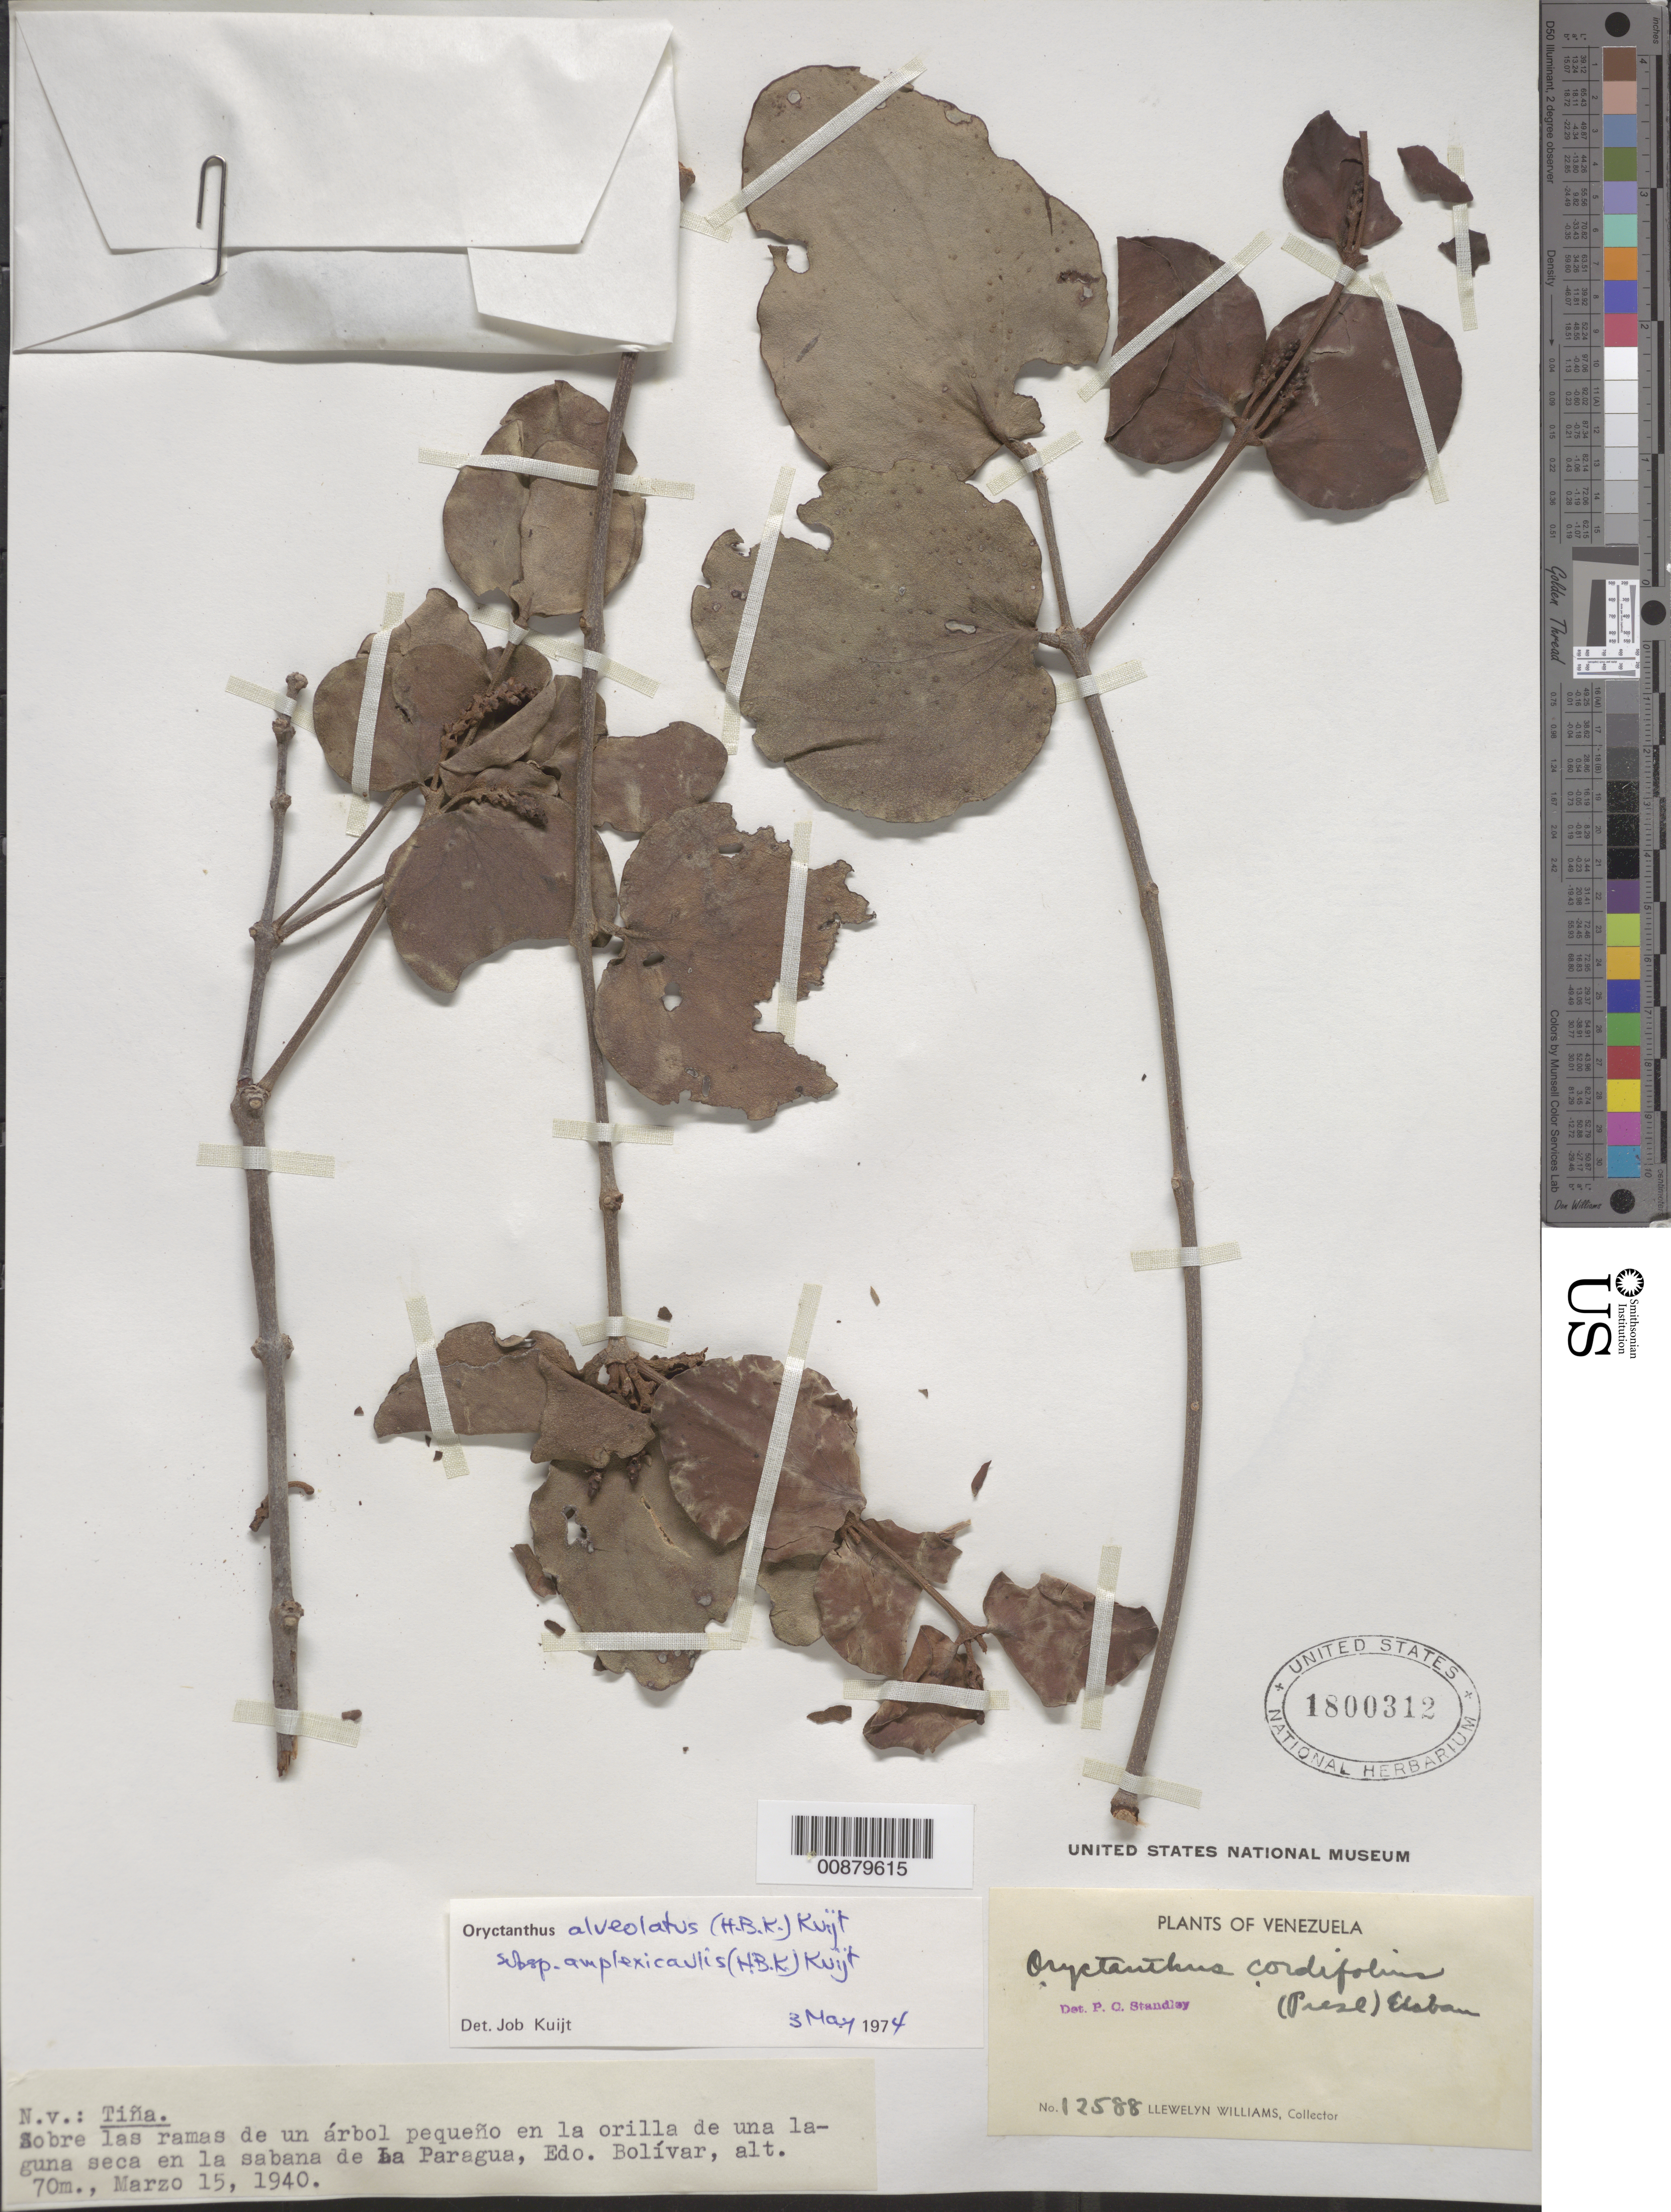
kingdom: Plantae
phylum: Tracheophyta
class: Magnoliopsida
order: Santalales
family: Loranthaceae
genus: Oryctanthus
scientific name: Oryctanthus alveolatus subsp. amplexicaulis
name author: (Kunth) Kuijt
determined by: Kuijt, Job, (CANADA)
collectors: Ll. Williams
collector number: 12588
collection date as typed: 15-Mar-40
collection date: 1940-03-15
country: Venezuela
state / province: Bolívar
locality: La Paragua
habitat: Sobre las ramas de un arbol pequeno en la orilla de una laguna seca en la sabana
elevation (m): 70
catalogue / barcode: US 1800312